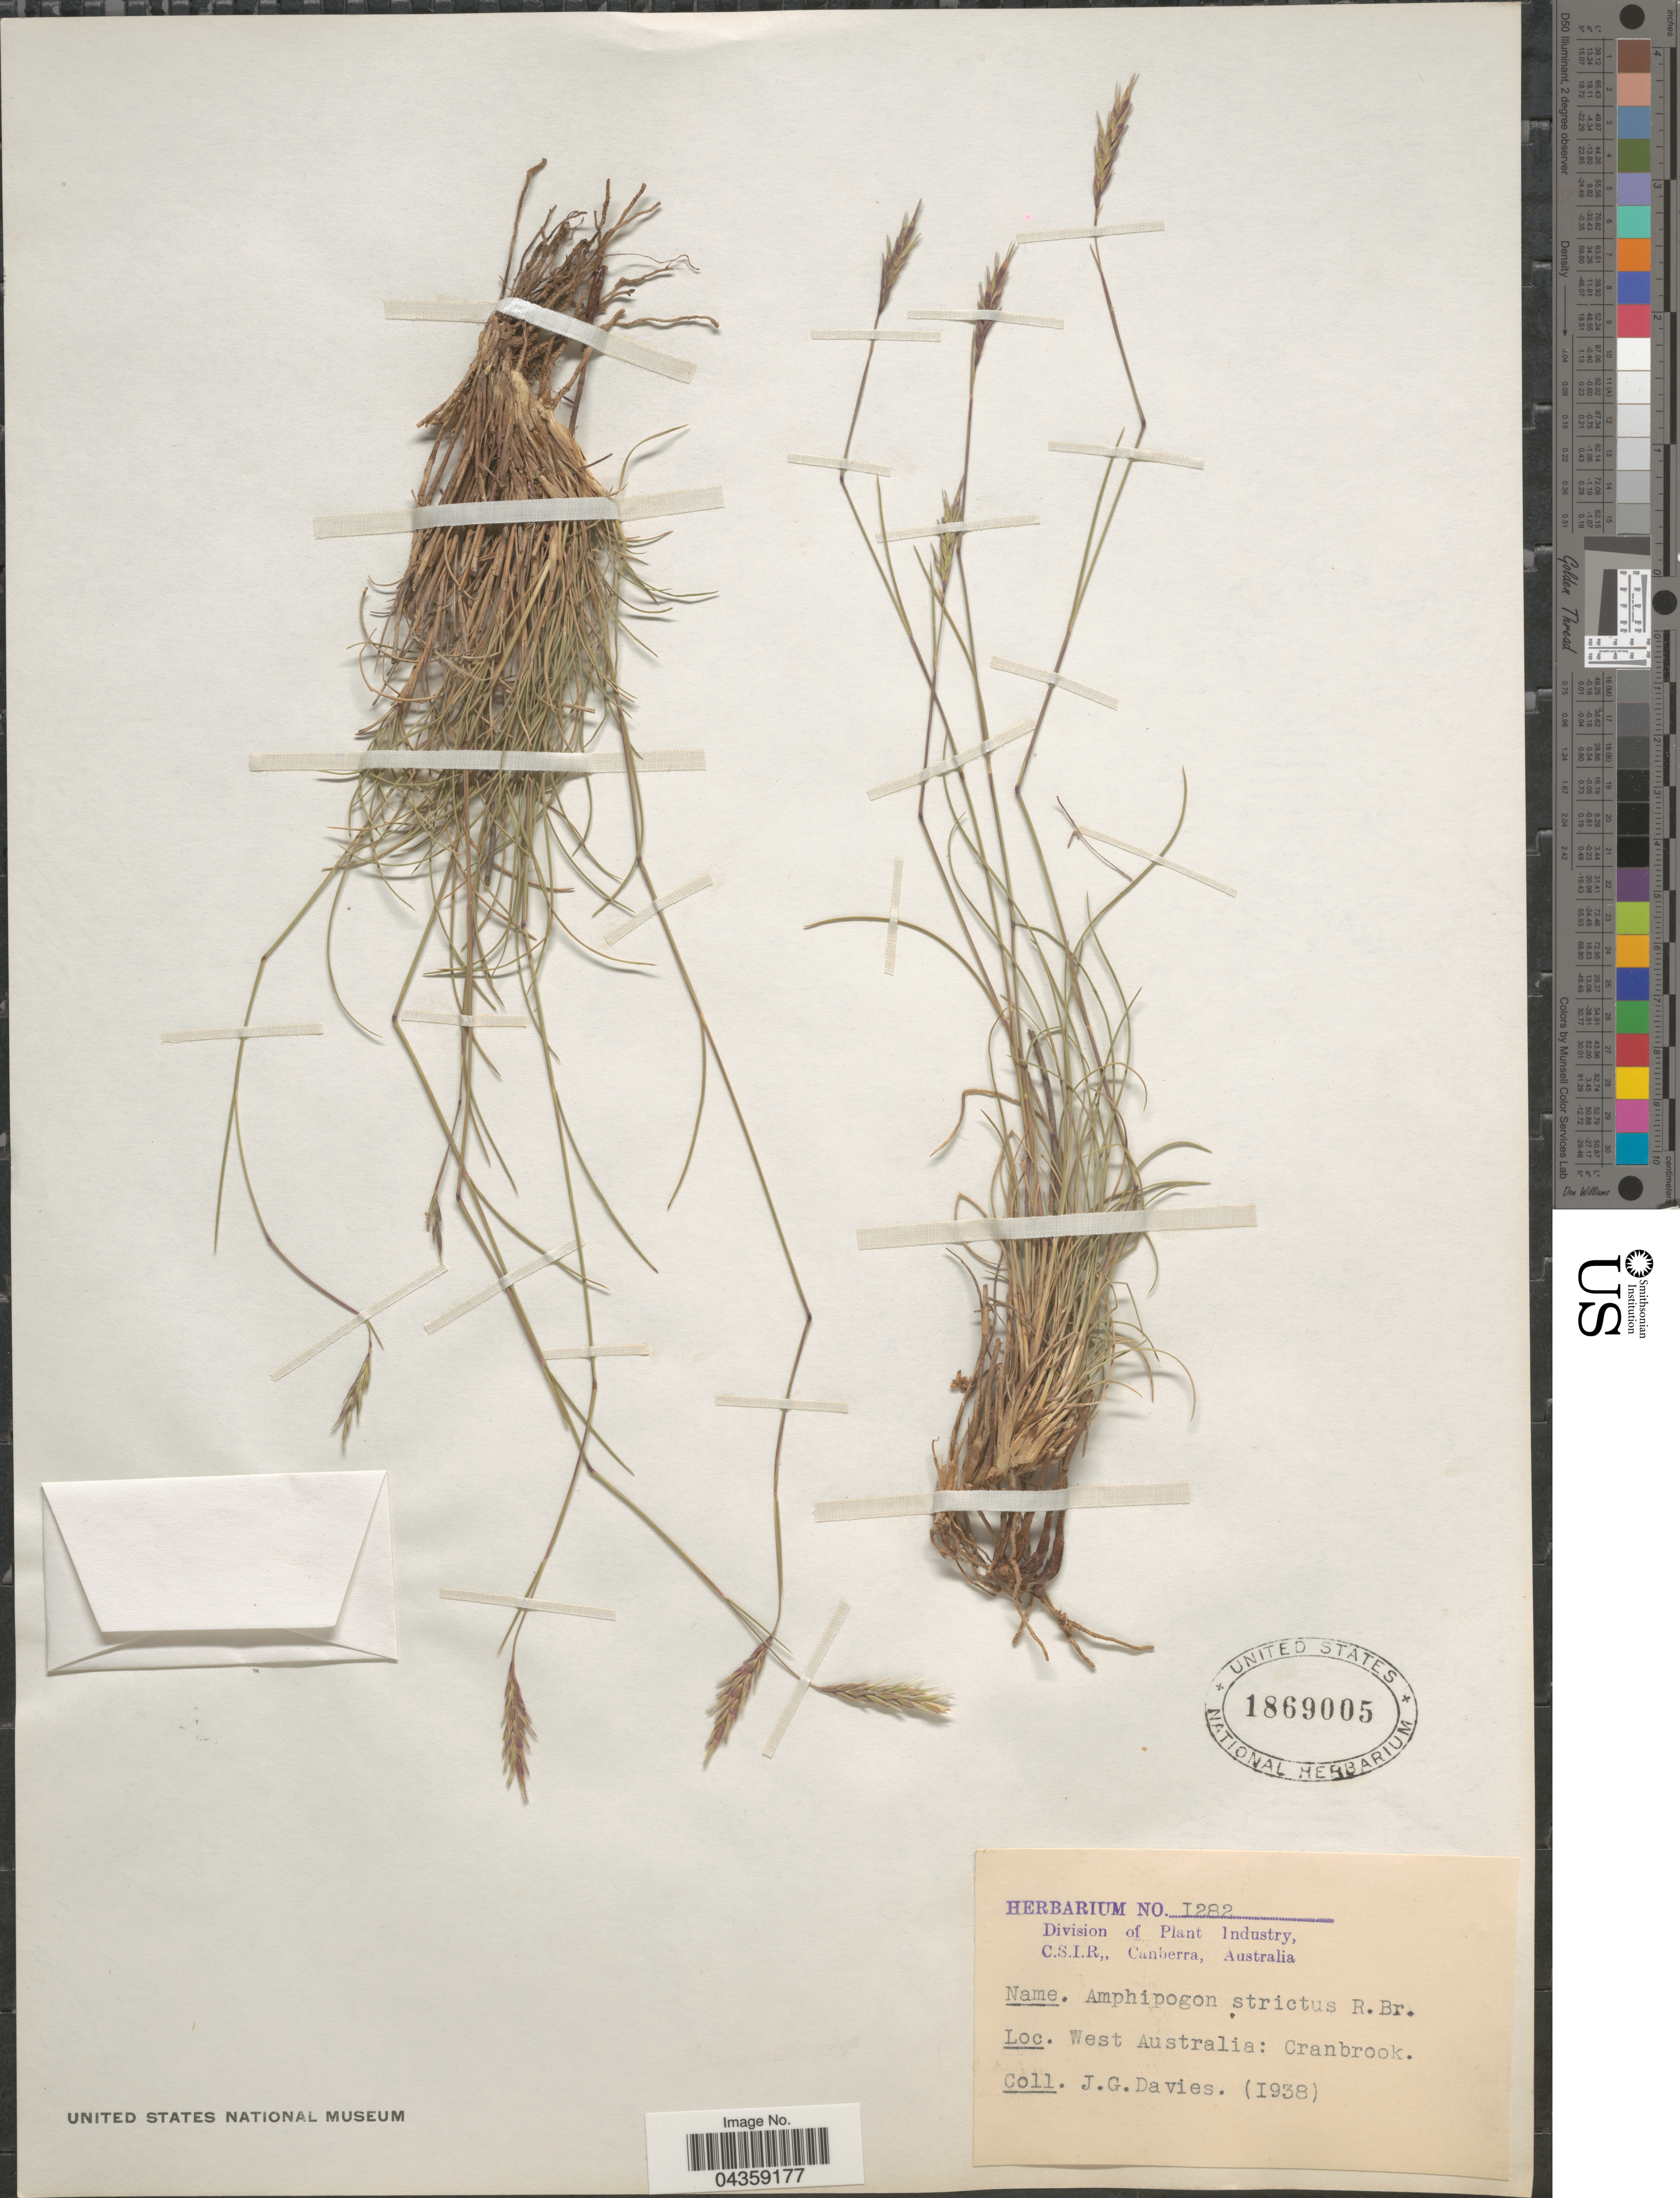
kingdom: Plantae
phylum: Tracheophyta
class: Liliopsida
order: Poales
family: Poaceae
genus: Amphipogon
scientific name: Amphipogon strictus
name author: R. Br.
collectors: J. Davies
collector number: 1282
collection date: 1938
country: Australia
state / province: Western Australia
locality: West Australia: Cranbrook.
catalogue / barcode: US 1869005